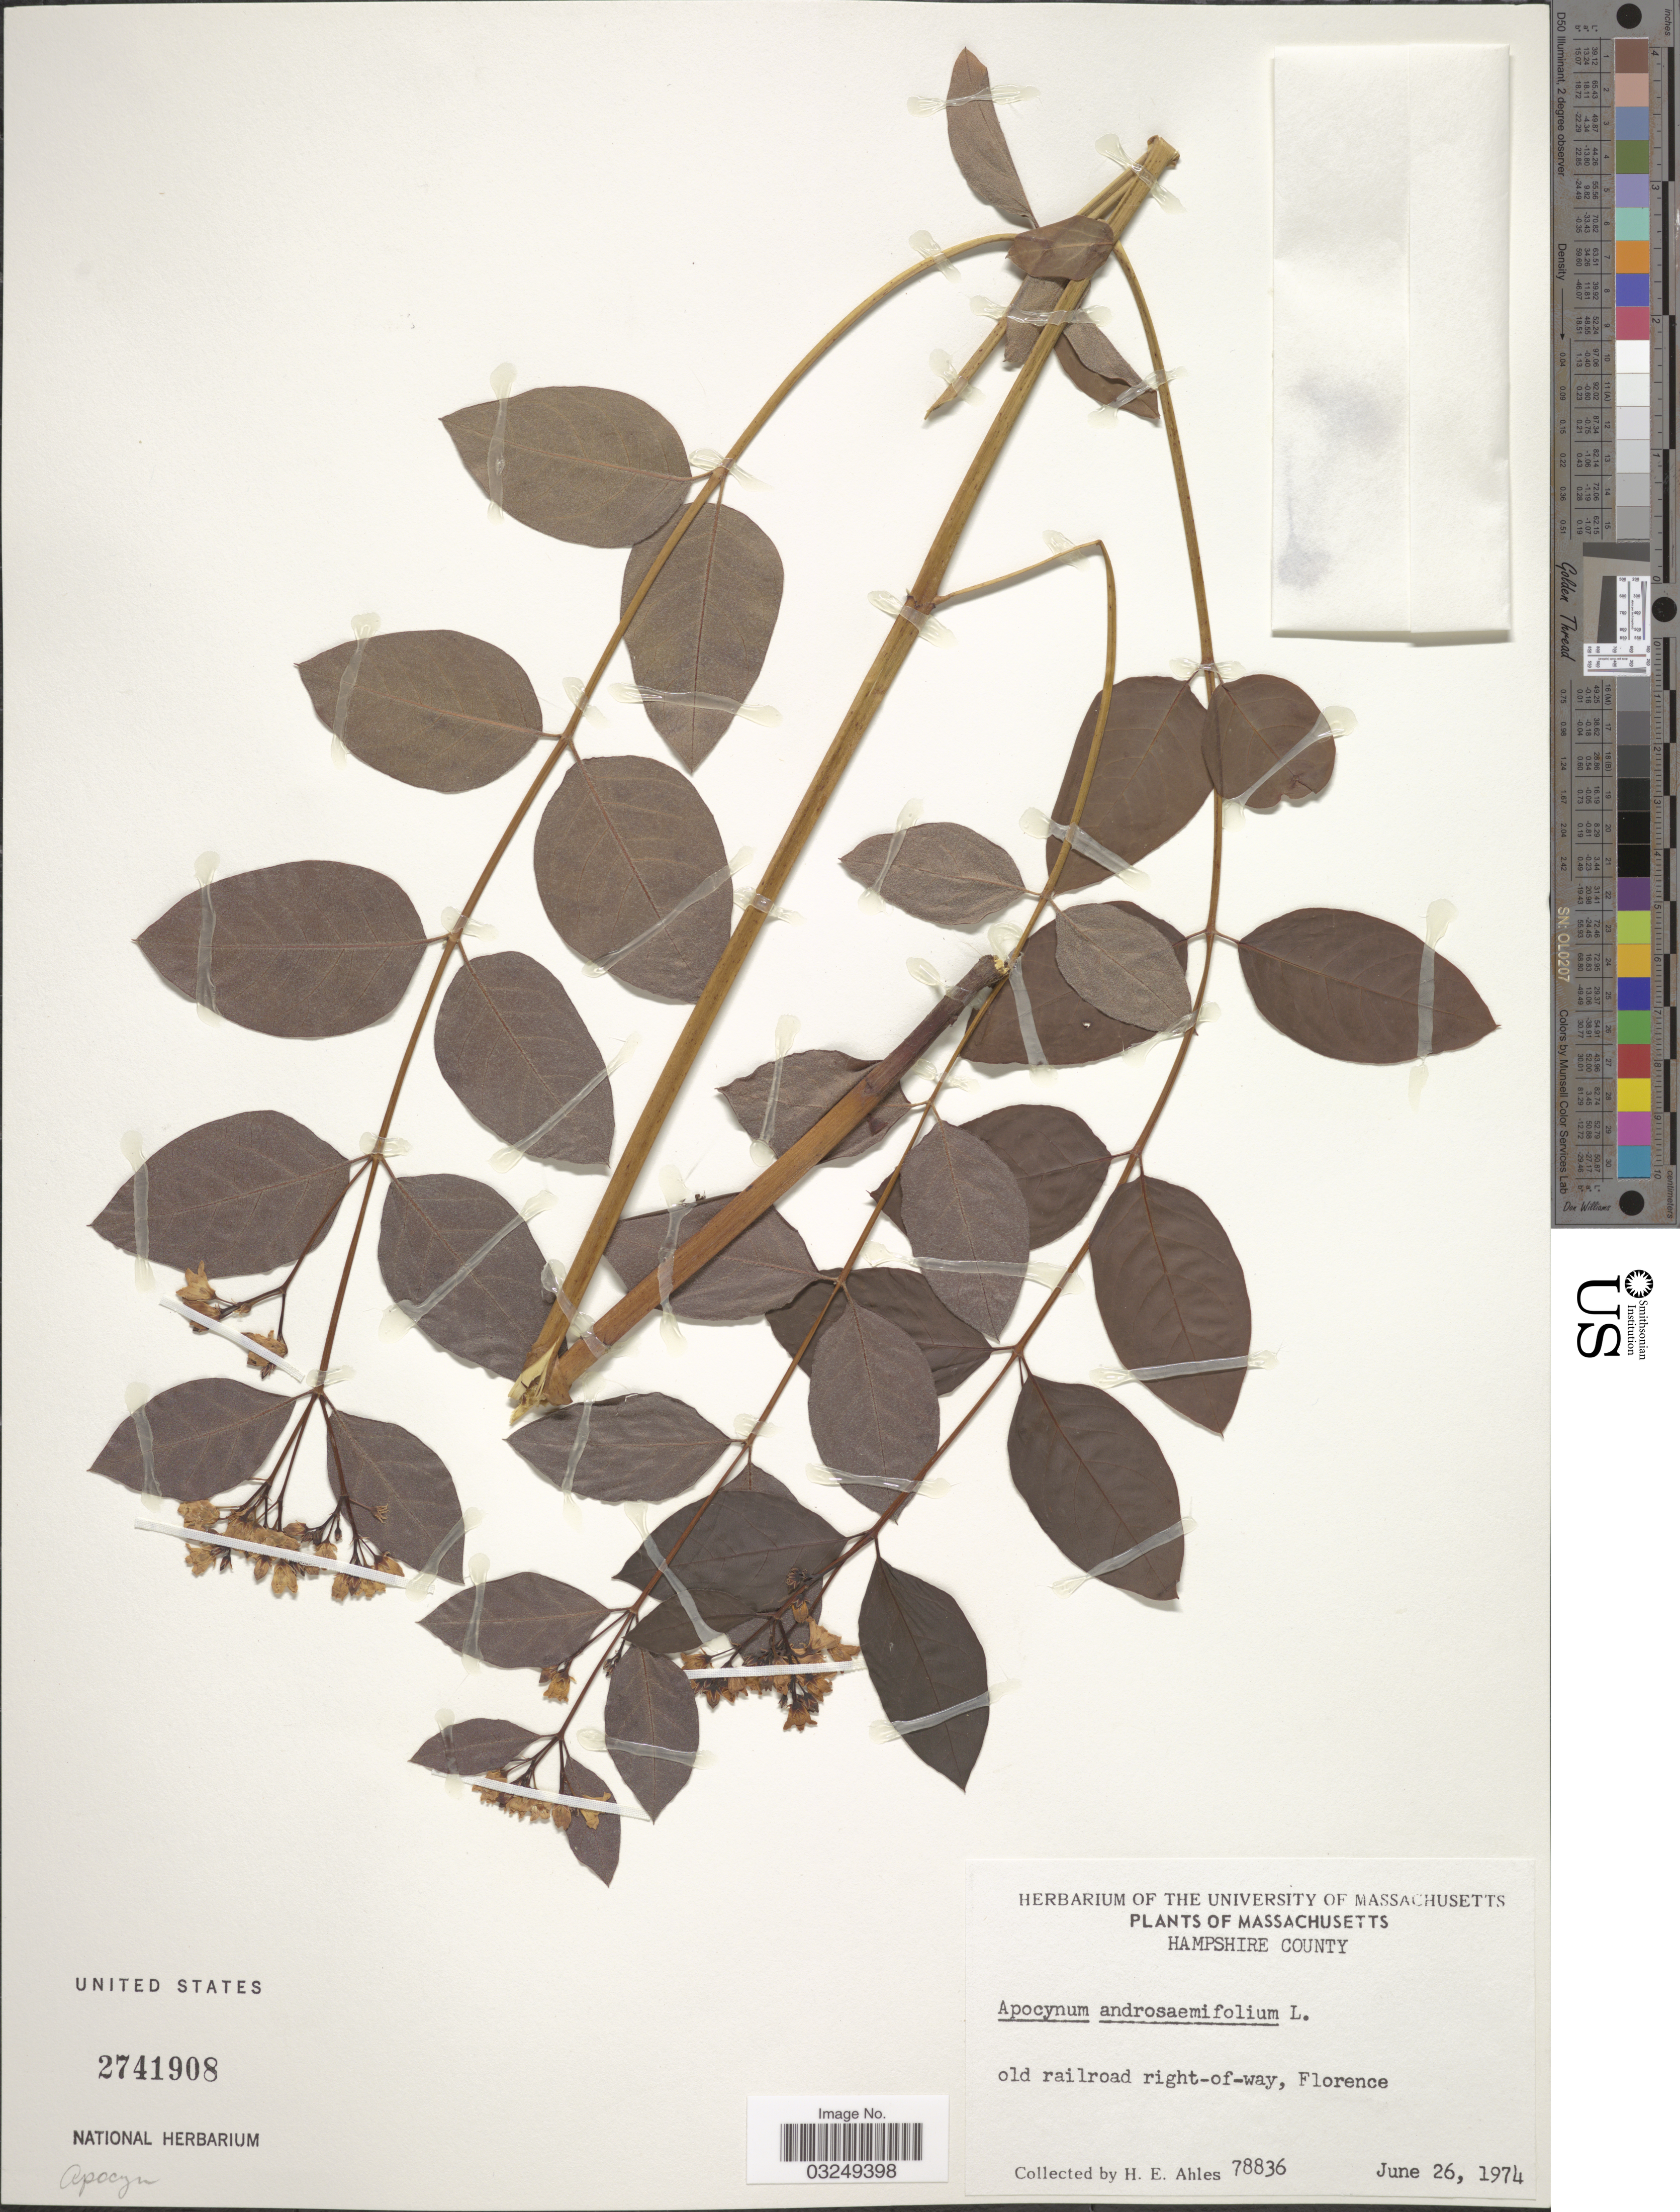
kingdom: Plantae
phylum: Tracheophyta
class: Magnoliopsida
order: Gentianales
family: Apocynaceae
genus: Apocynum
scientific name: Apocynum androsaemifolium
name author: L.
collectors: H. E. Ahles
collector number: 78836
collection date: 1974-06-26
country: United States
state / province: Massachusetts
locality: Hampshire County. Old railroad right-of-way, Florence.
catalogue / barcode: US 2741908